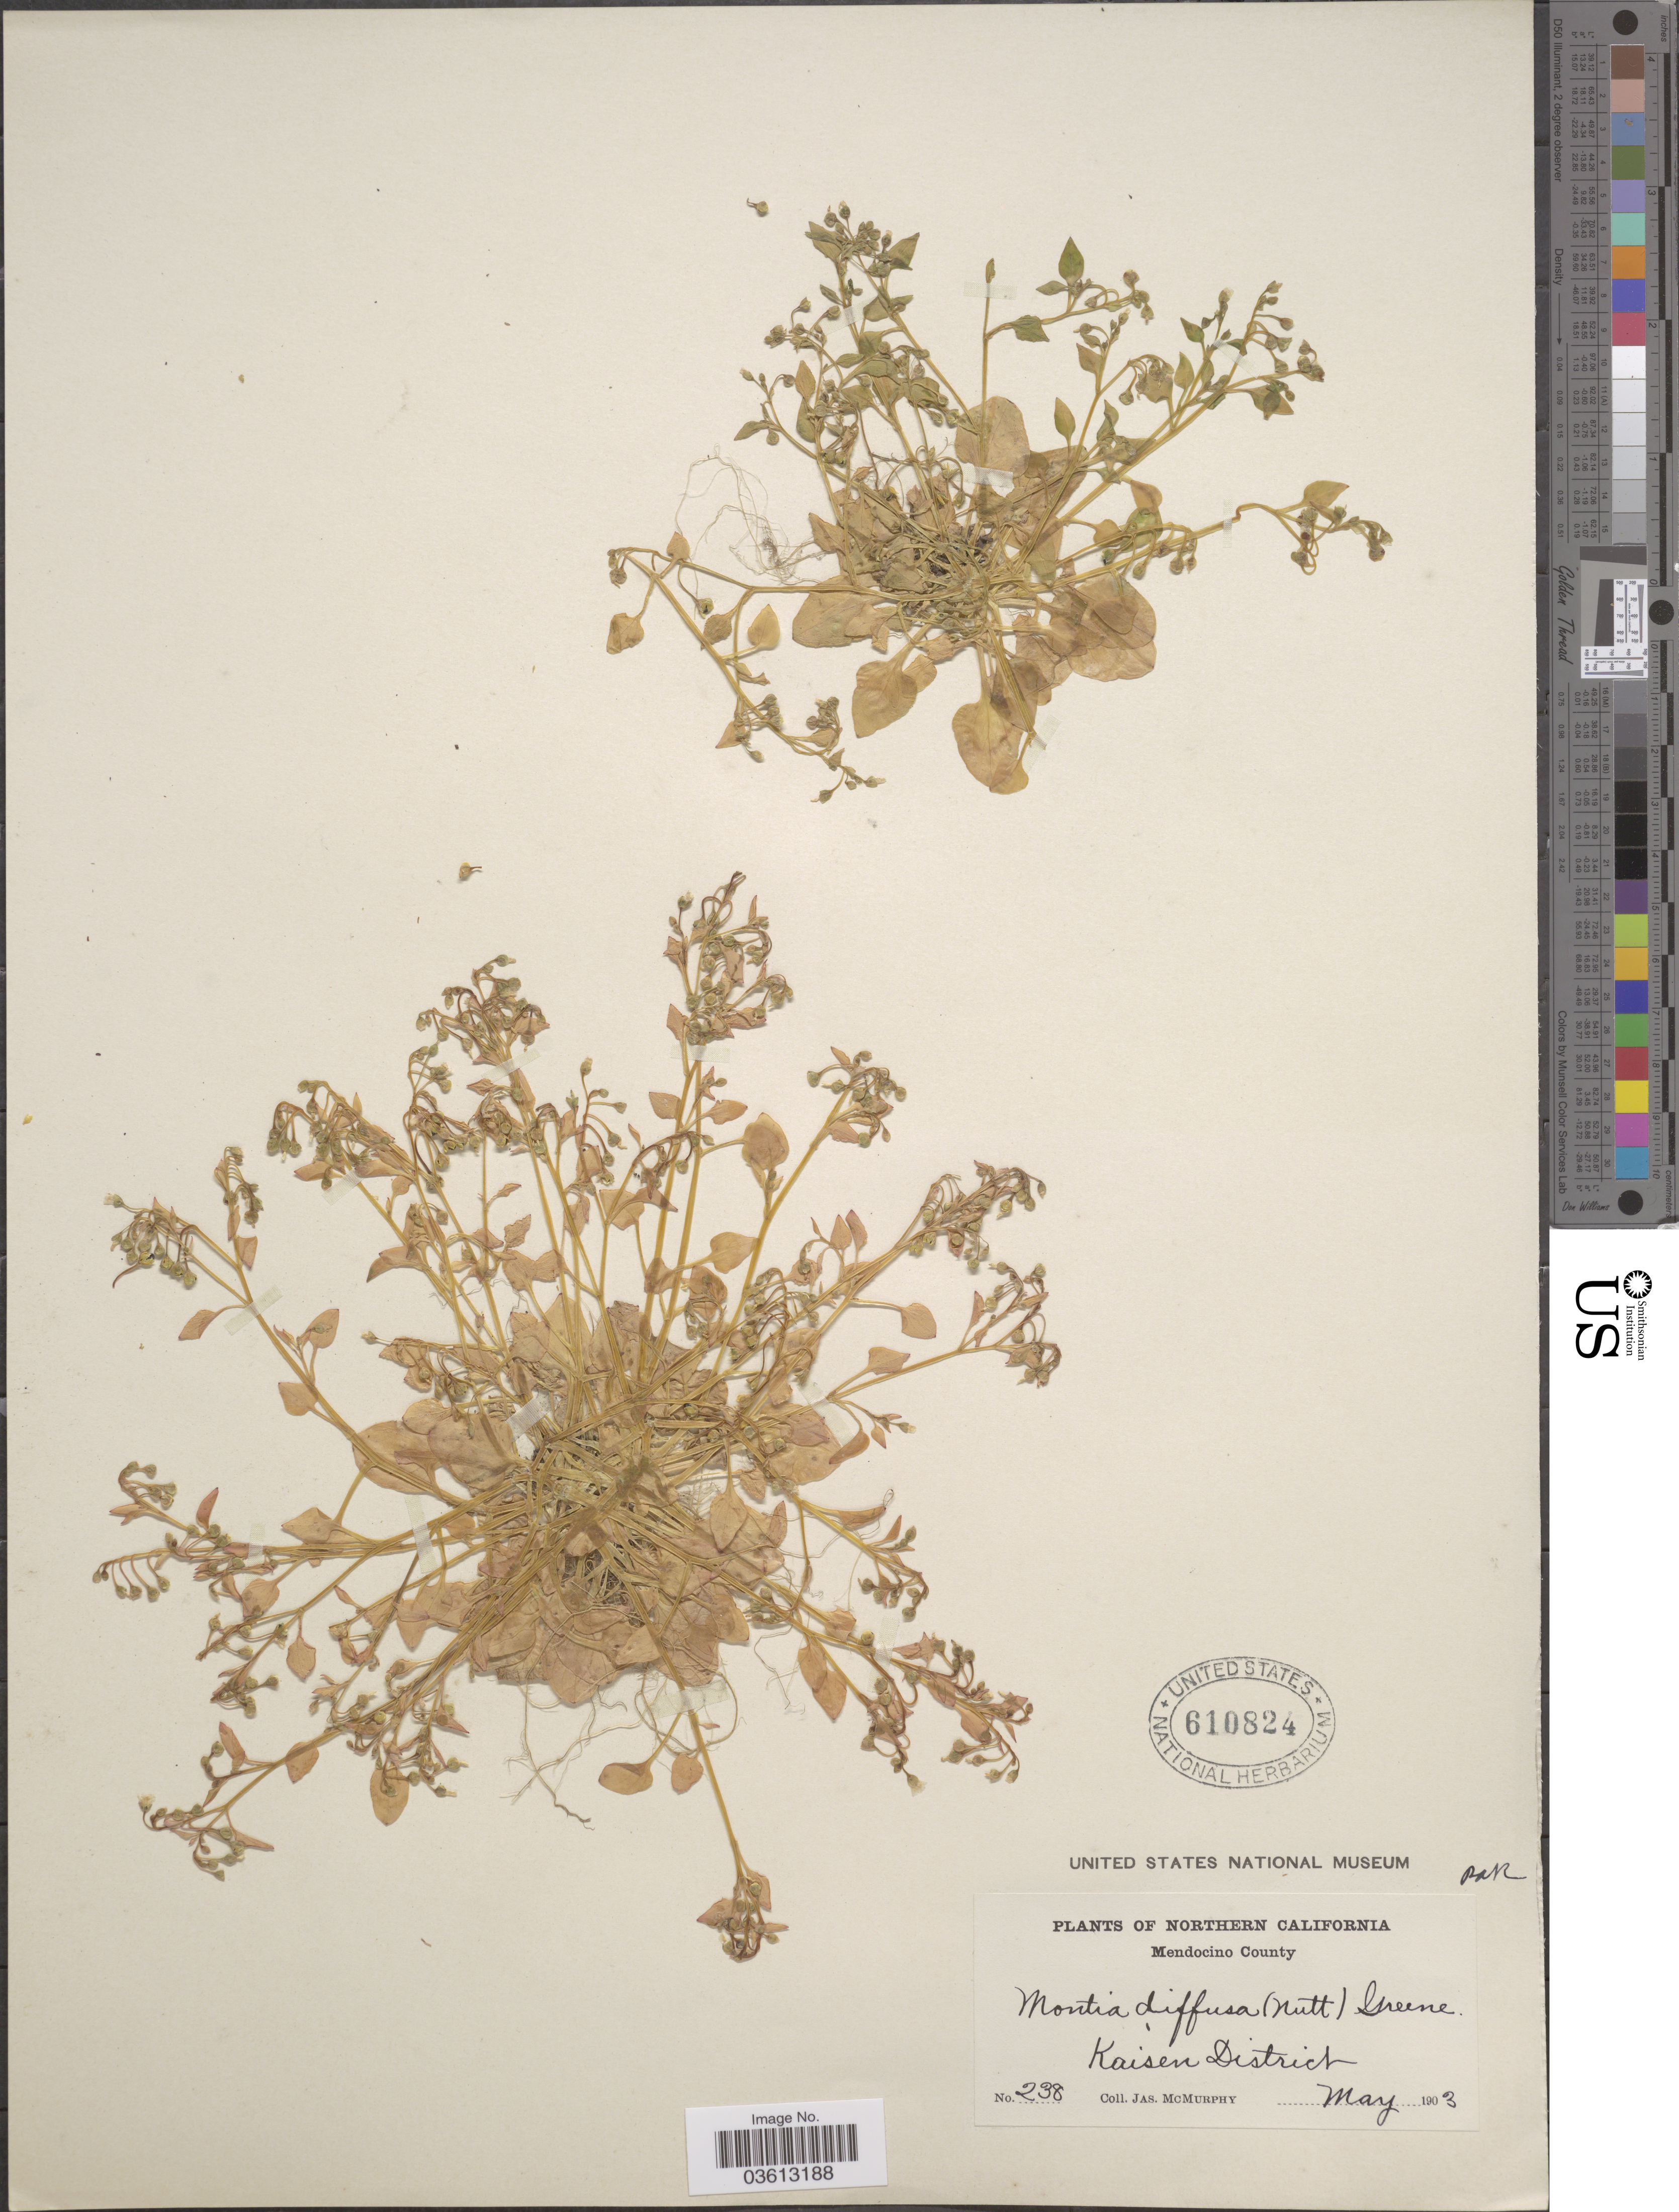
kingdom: Plantae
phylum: Tracheophyta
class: Magnoliopsida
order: Caryophyllales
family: Montiaceae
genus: Montia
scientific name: Montia diffusa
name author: (Nutt.) Greene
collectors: J. McMurphy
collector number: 238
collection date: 1903-05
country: United States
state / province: California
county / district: Mendocino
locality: Northern California. Mendocino County. Kaisen District.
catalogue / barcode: US 610824